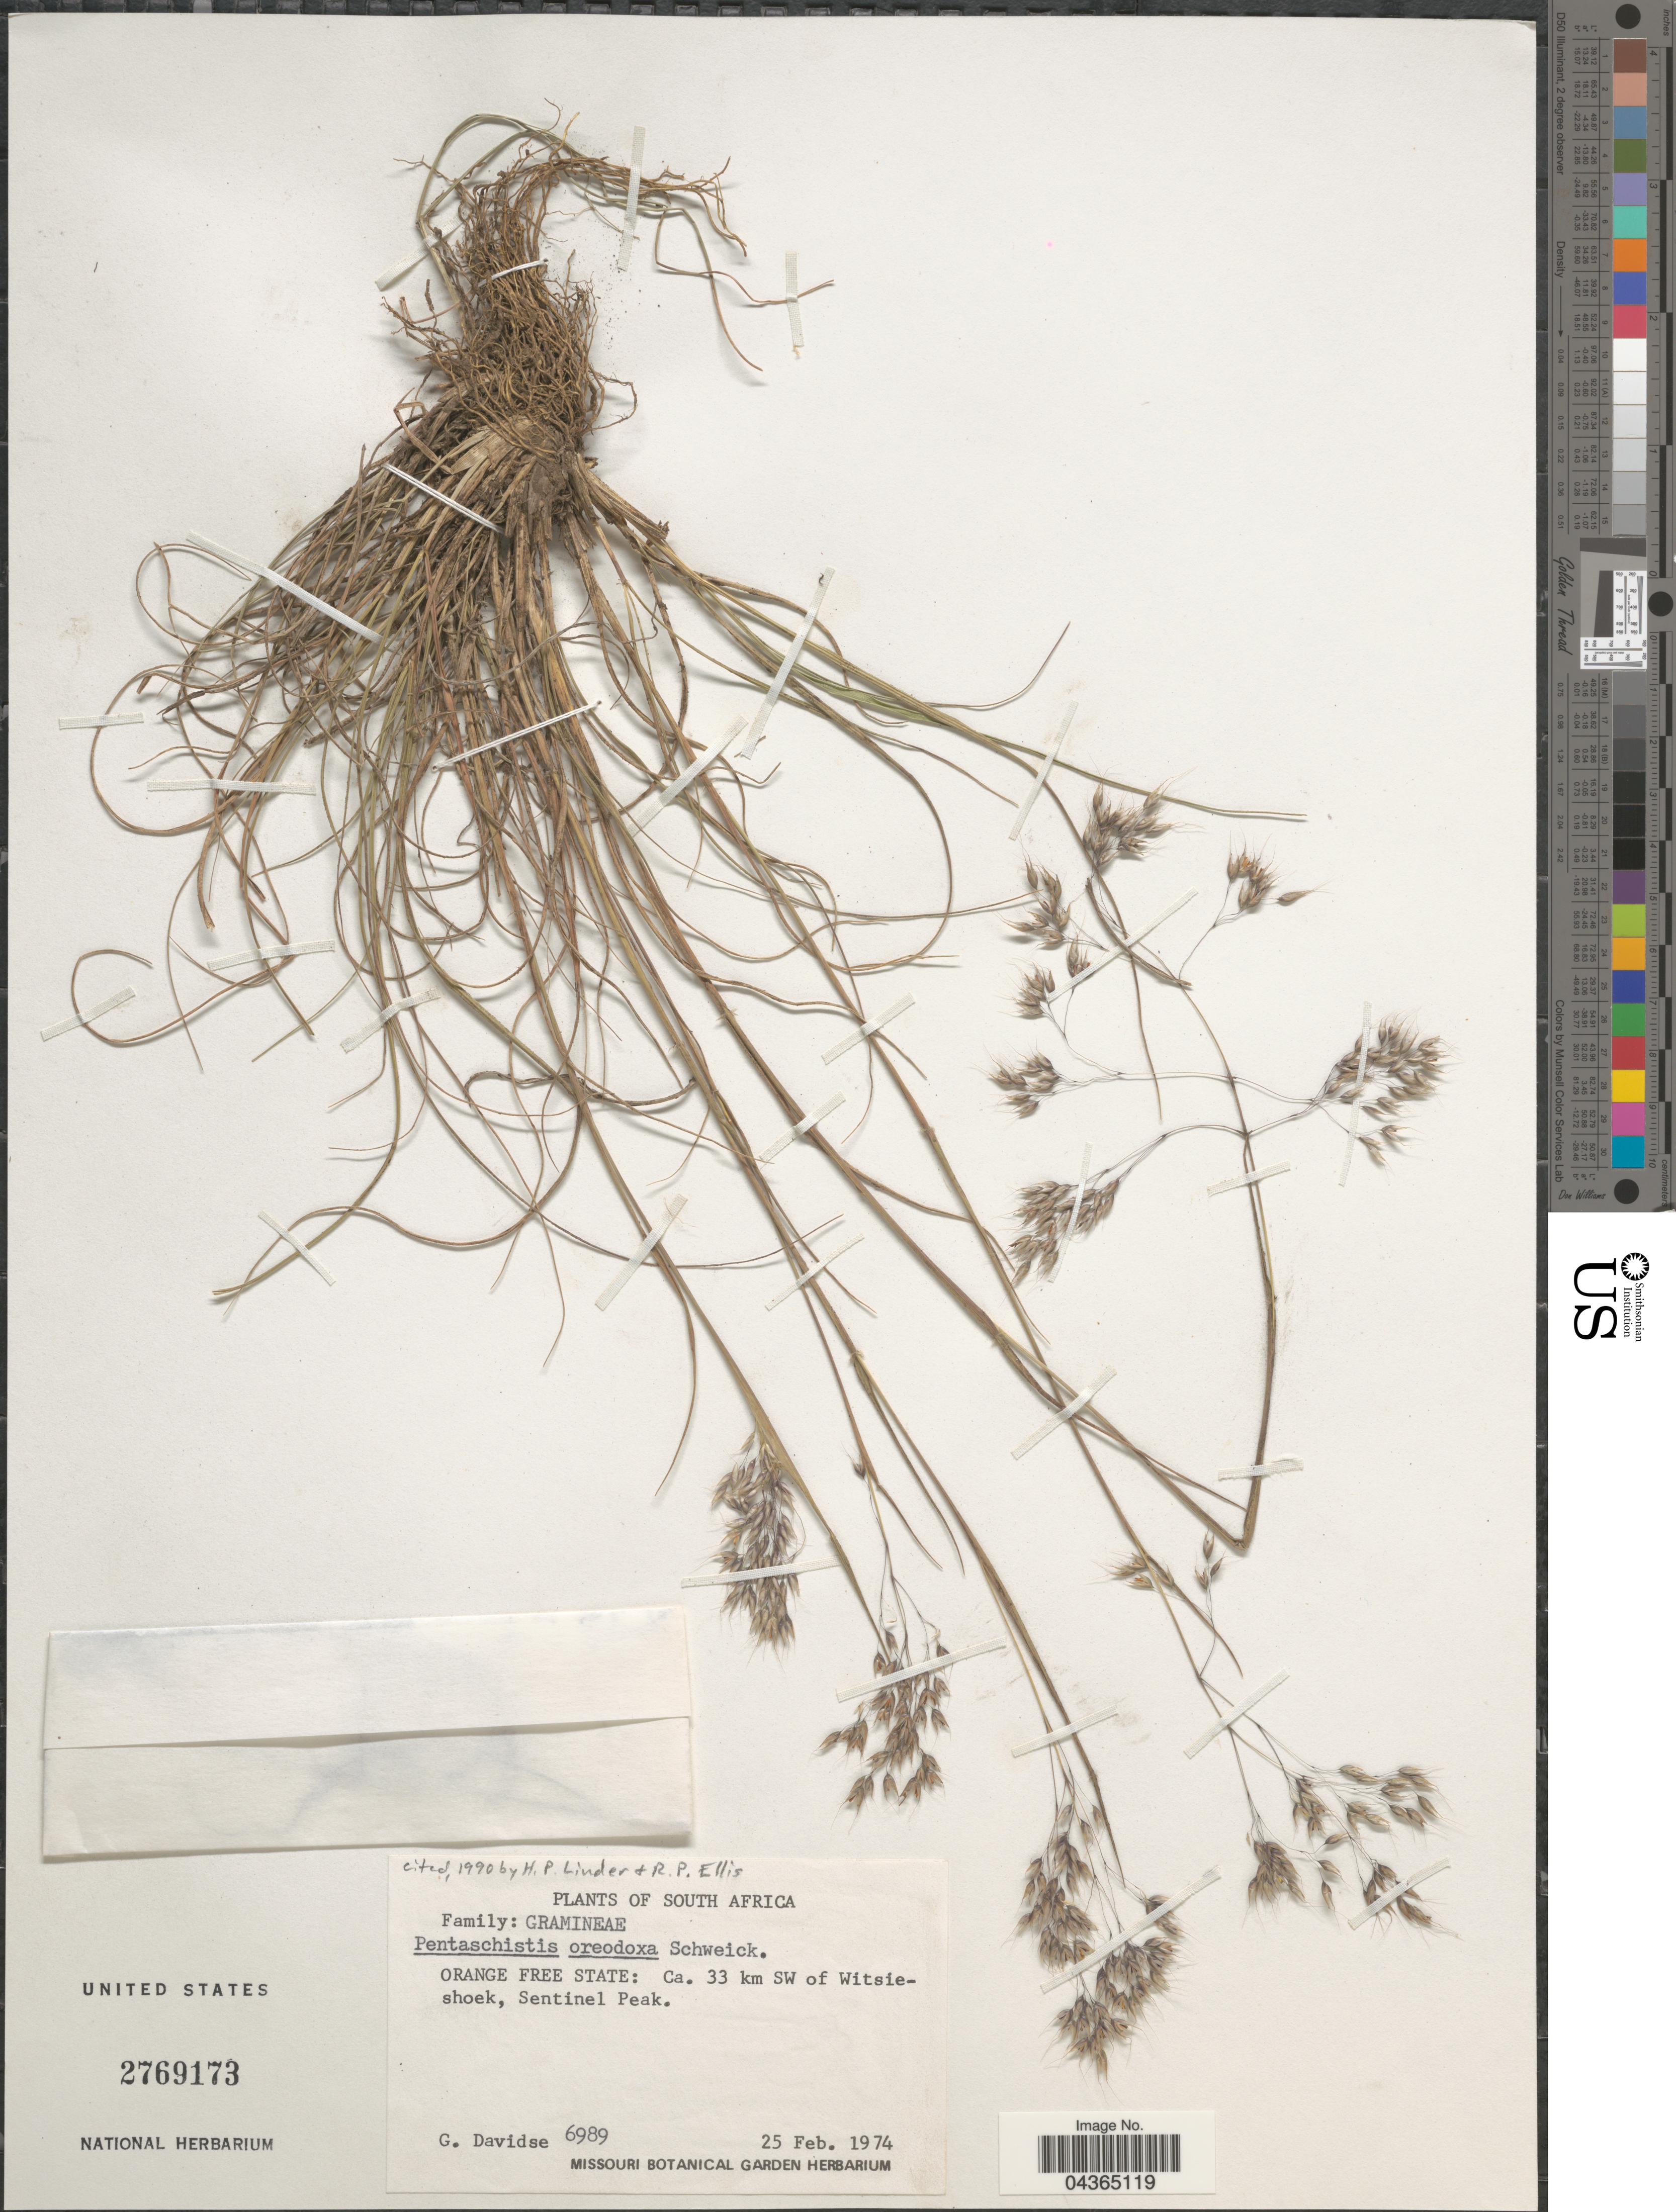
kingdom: Plantae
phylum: Tracheophyta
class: Liliopsida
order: Poales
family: Poaceae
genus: Pentameris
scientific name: Pentameris oreodoxa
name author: (Schweick.) Galley & H.P. Linder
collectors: G. Davidse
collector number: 6989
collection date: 1974-02-25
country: South Africa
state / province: Free State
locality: Orange Free State: Ca. 33 km SW of Witsieshoek, Sentinel Peak.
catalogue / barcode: US 2769173